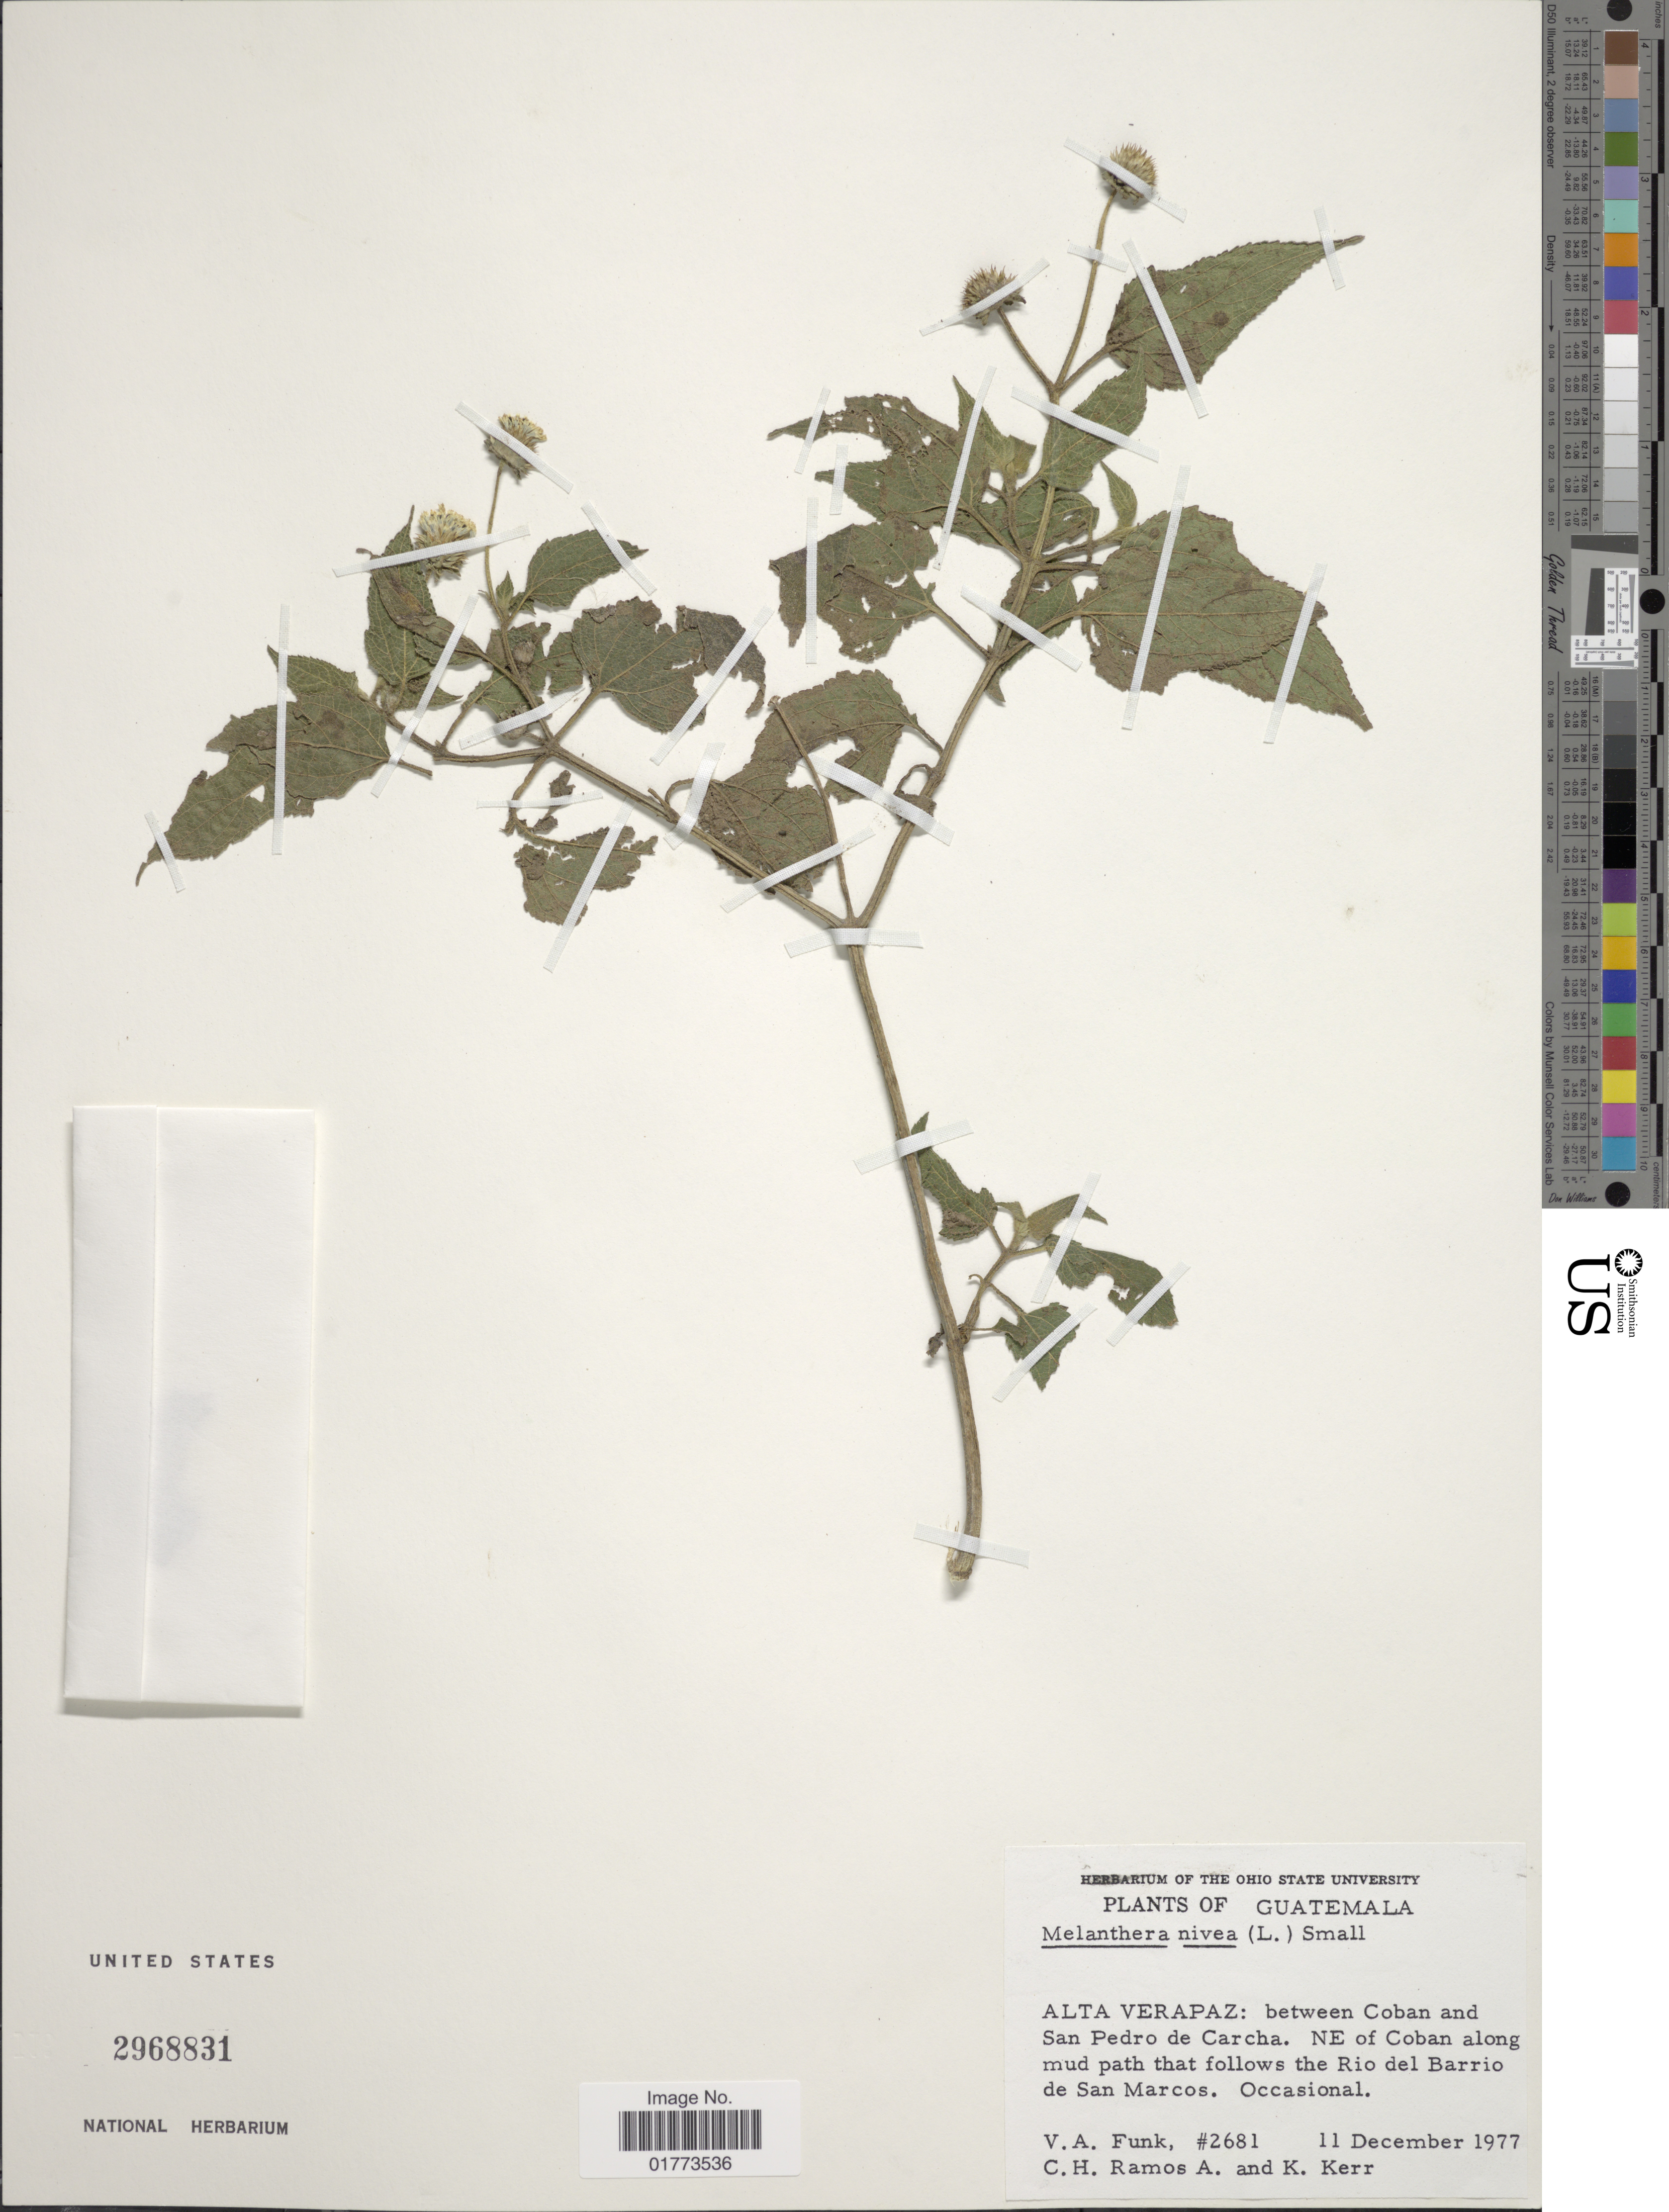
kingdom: Plantae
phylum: Tracheophyta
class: Magnoliopsida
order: Asterales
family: Asteraceae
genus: Melanthera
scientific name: Melanthera nivea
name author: (L.) Small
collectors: V. Funk, C. H. Ramos & K. Kerr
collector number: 2681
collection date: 1977-12-11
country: Guatemala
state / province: Alta Verapaz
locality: Between Coban and San Pedro de Carcha. NE of Coban along mud path that follows the Rio del Barrio de San Marcos. Occasional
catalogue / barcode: US 2968831